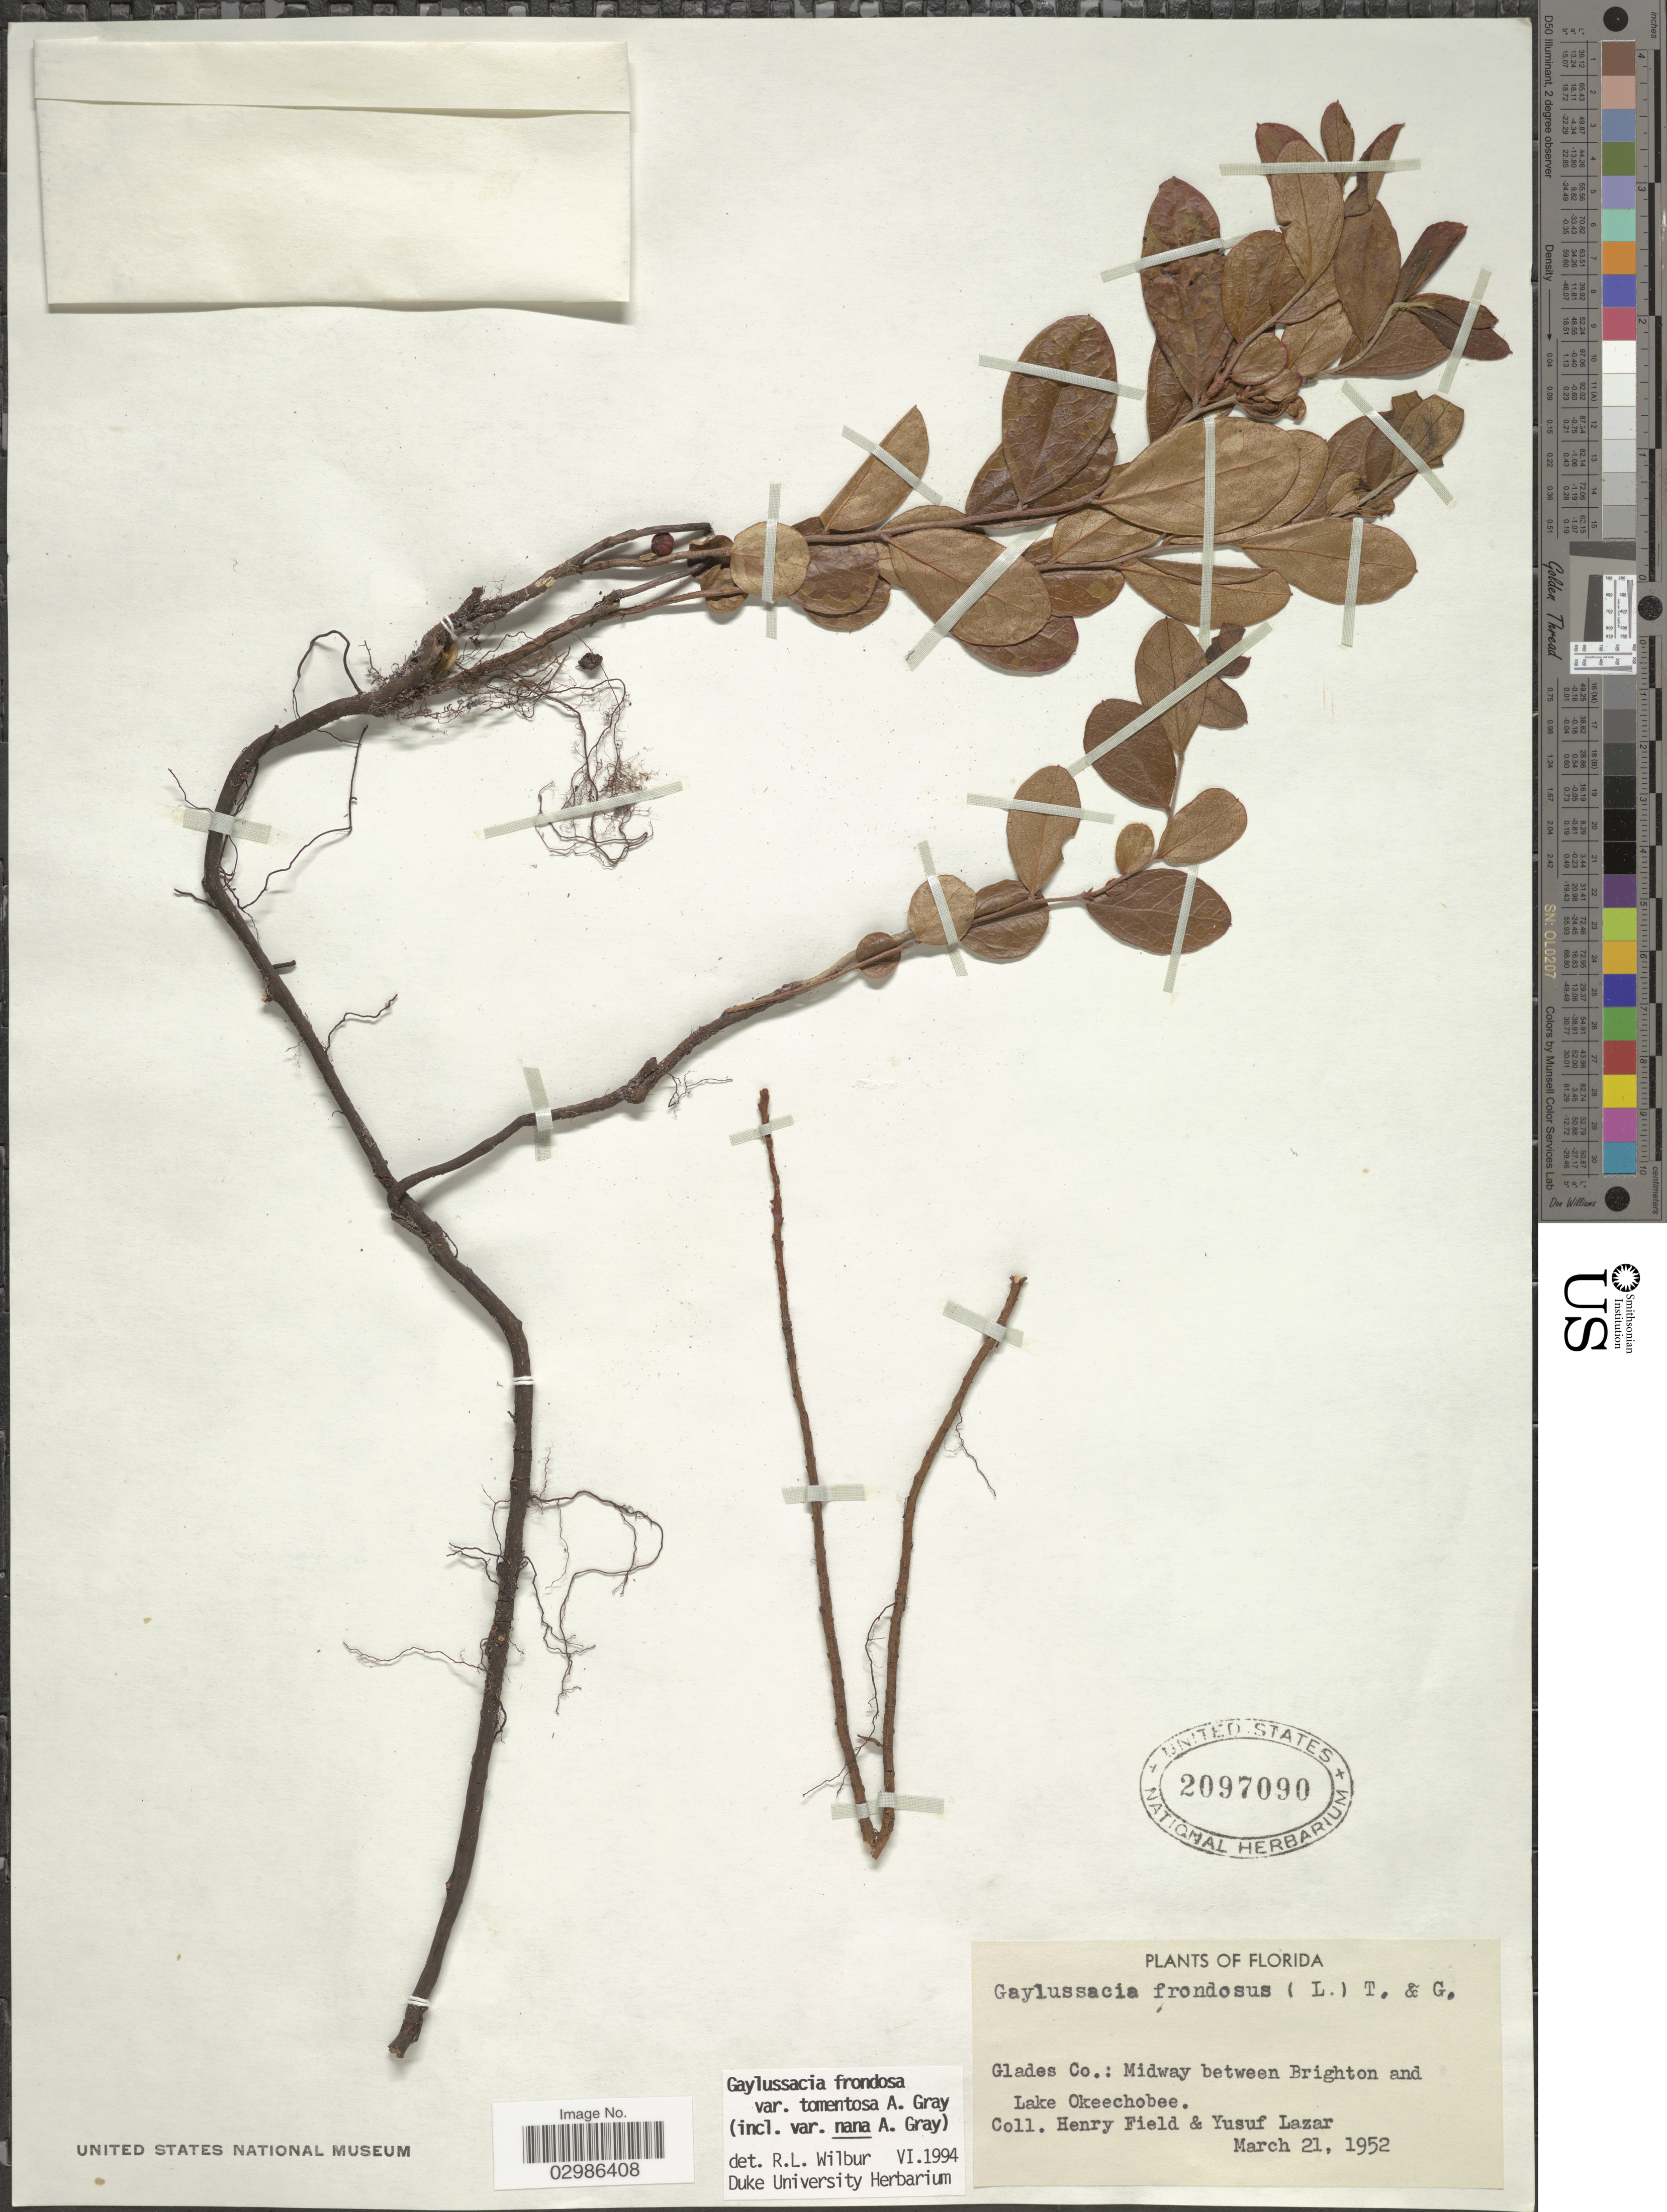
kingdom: Plantae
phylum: Tracheophyta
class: Magnoliopsida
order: Ericales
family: Ericaceae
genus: Gaylussacia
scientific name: Gaylussacia frondosa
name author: (L.) Torr. & A. Gray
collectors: H. Field & Y. Lazar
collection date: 1952-03-21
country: United States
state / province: Florida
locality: Glades Co.: Midway between Brighton and Lake Okeechobee.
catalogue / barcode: US 2097090